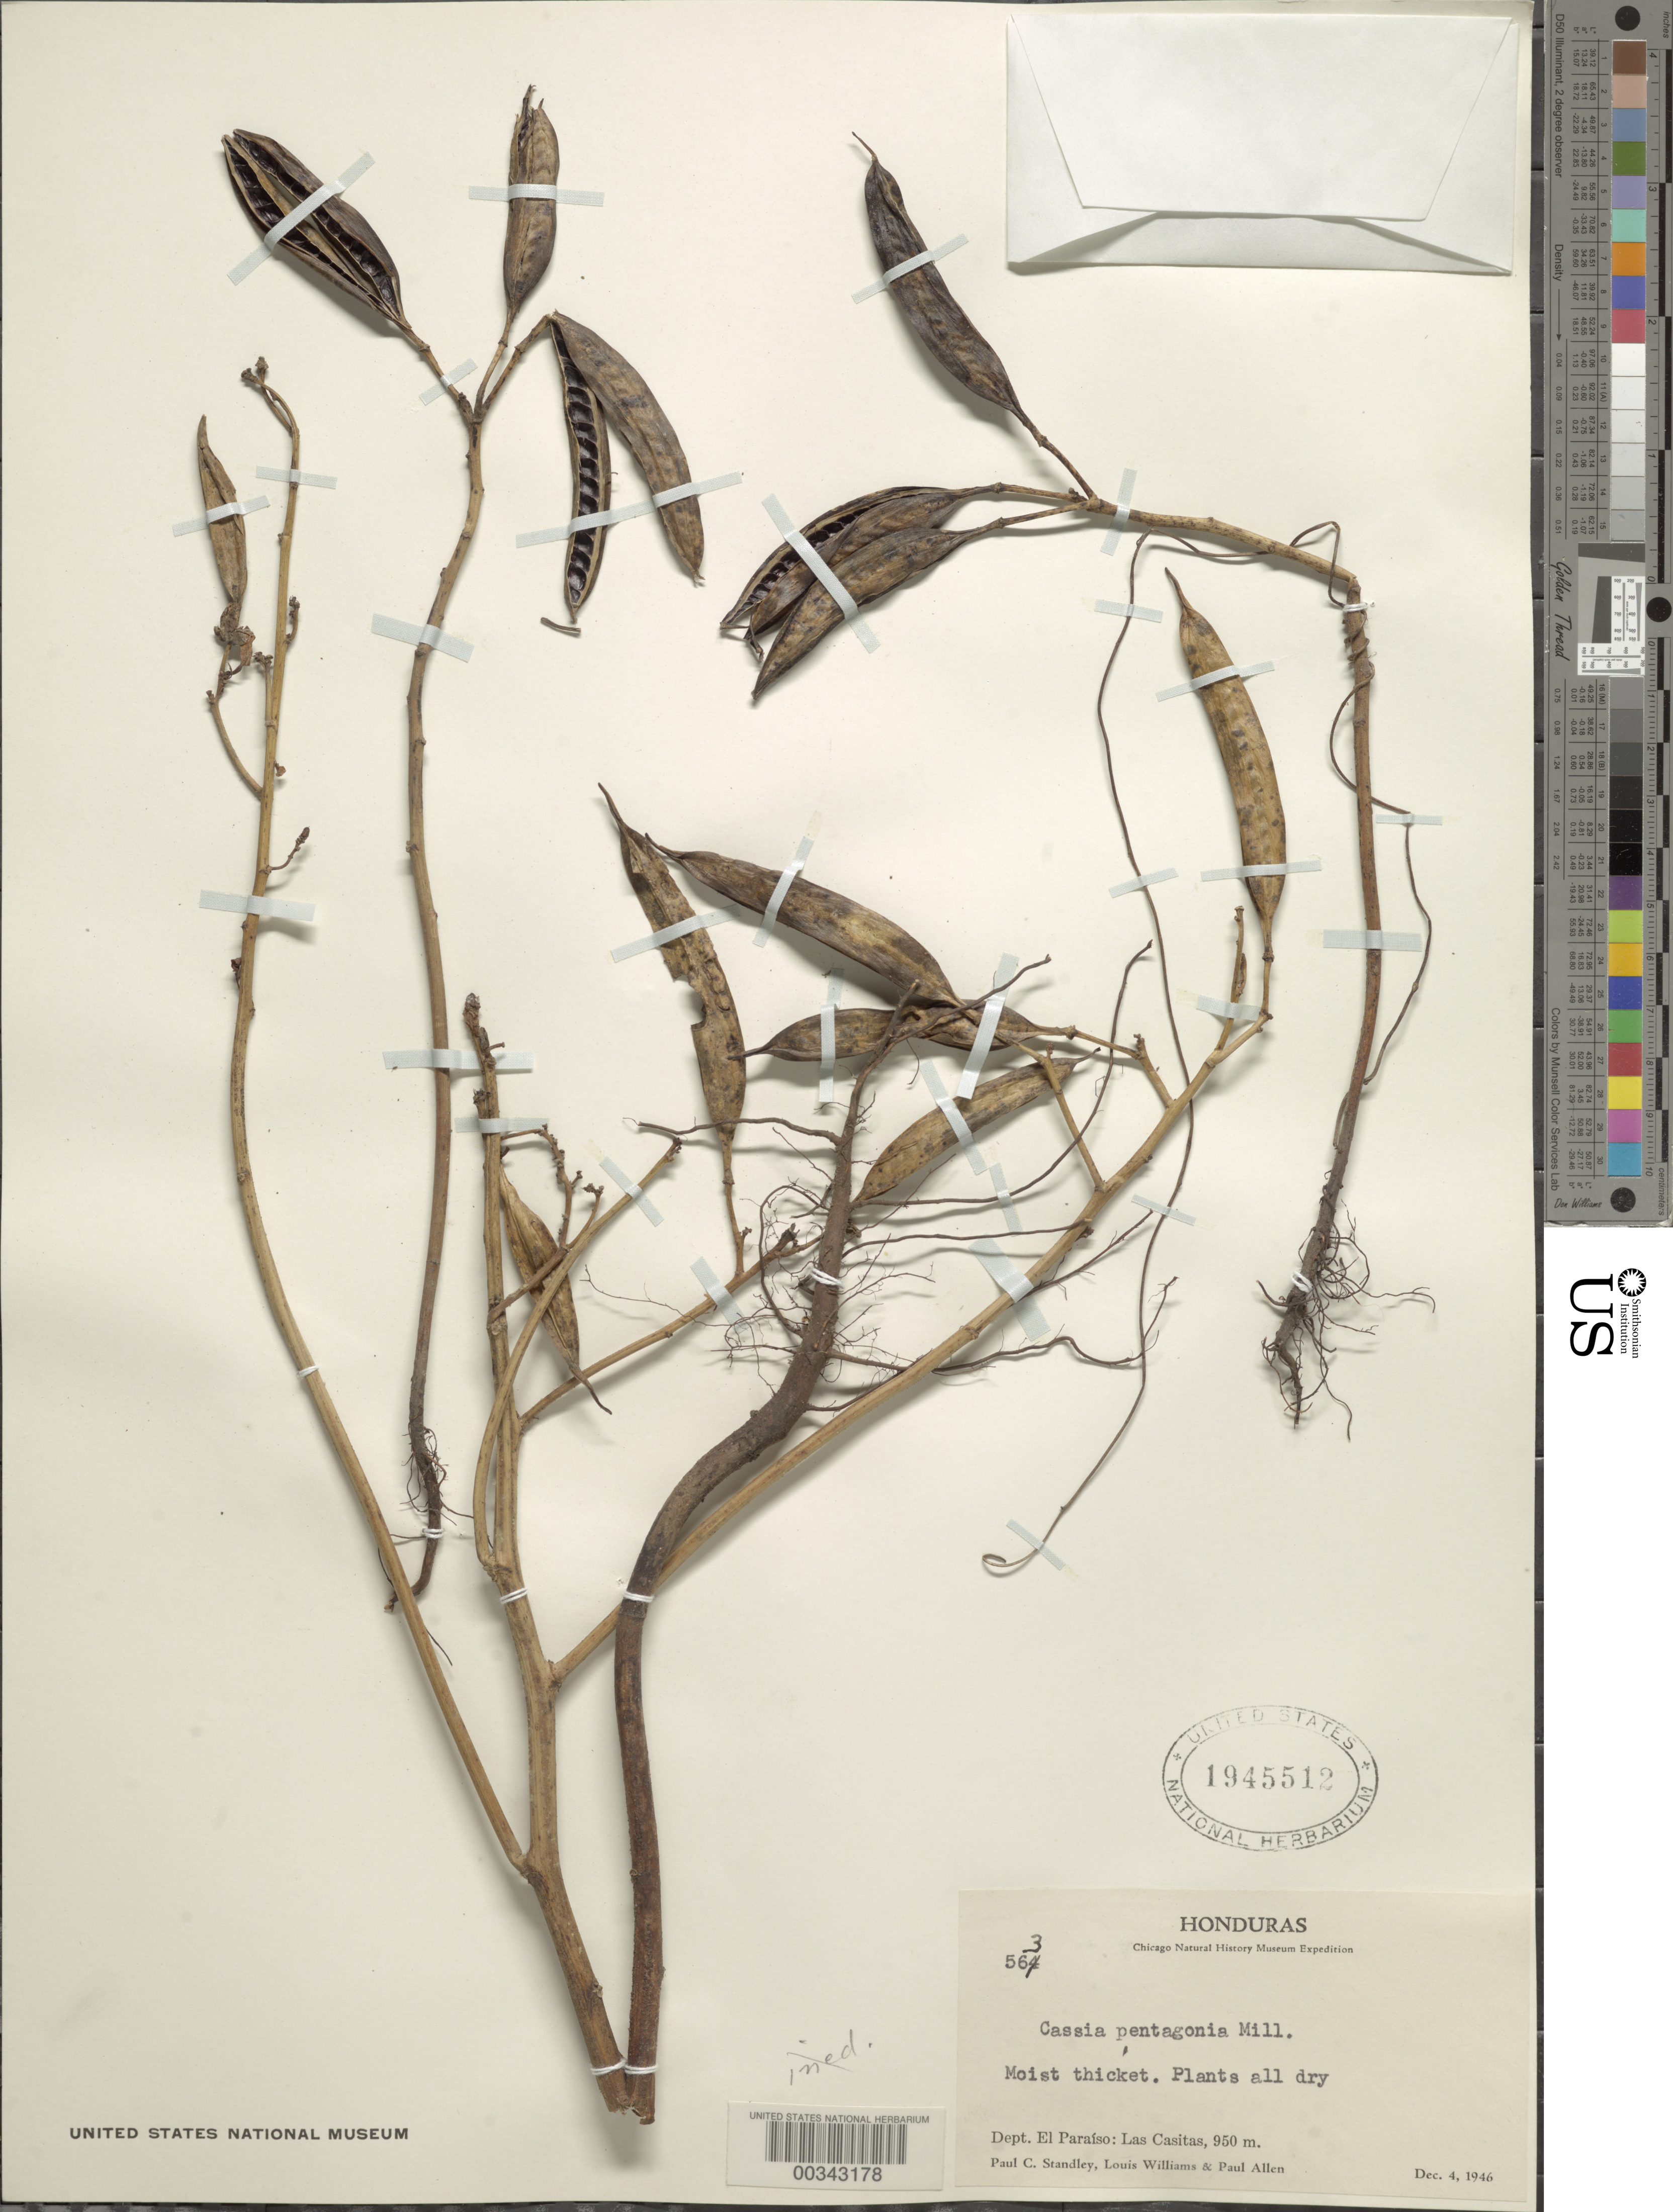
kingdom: Plantae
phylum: Tracheophyta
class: Magnoliopsida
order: Fabales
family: Fabaceae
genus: Senna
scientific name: Senna pentagonia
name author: (Mill.) H.S. Irwin & Barneby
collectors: P. C. Standley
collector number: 563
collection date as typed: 04 Dec 1946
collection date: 1946-12-04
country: Honduras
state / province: El Paraíso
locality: Las Casitas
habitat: Moist thicket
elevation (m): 950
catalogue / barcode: US 1945512